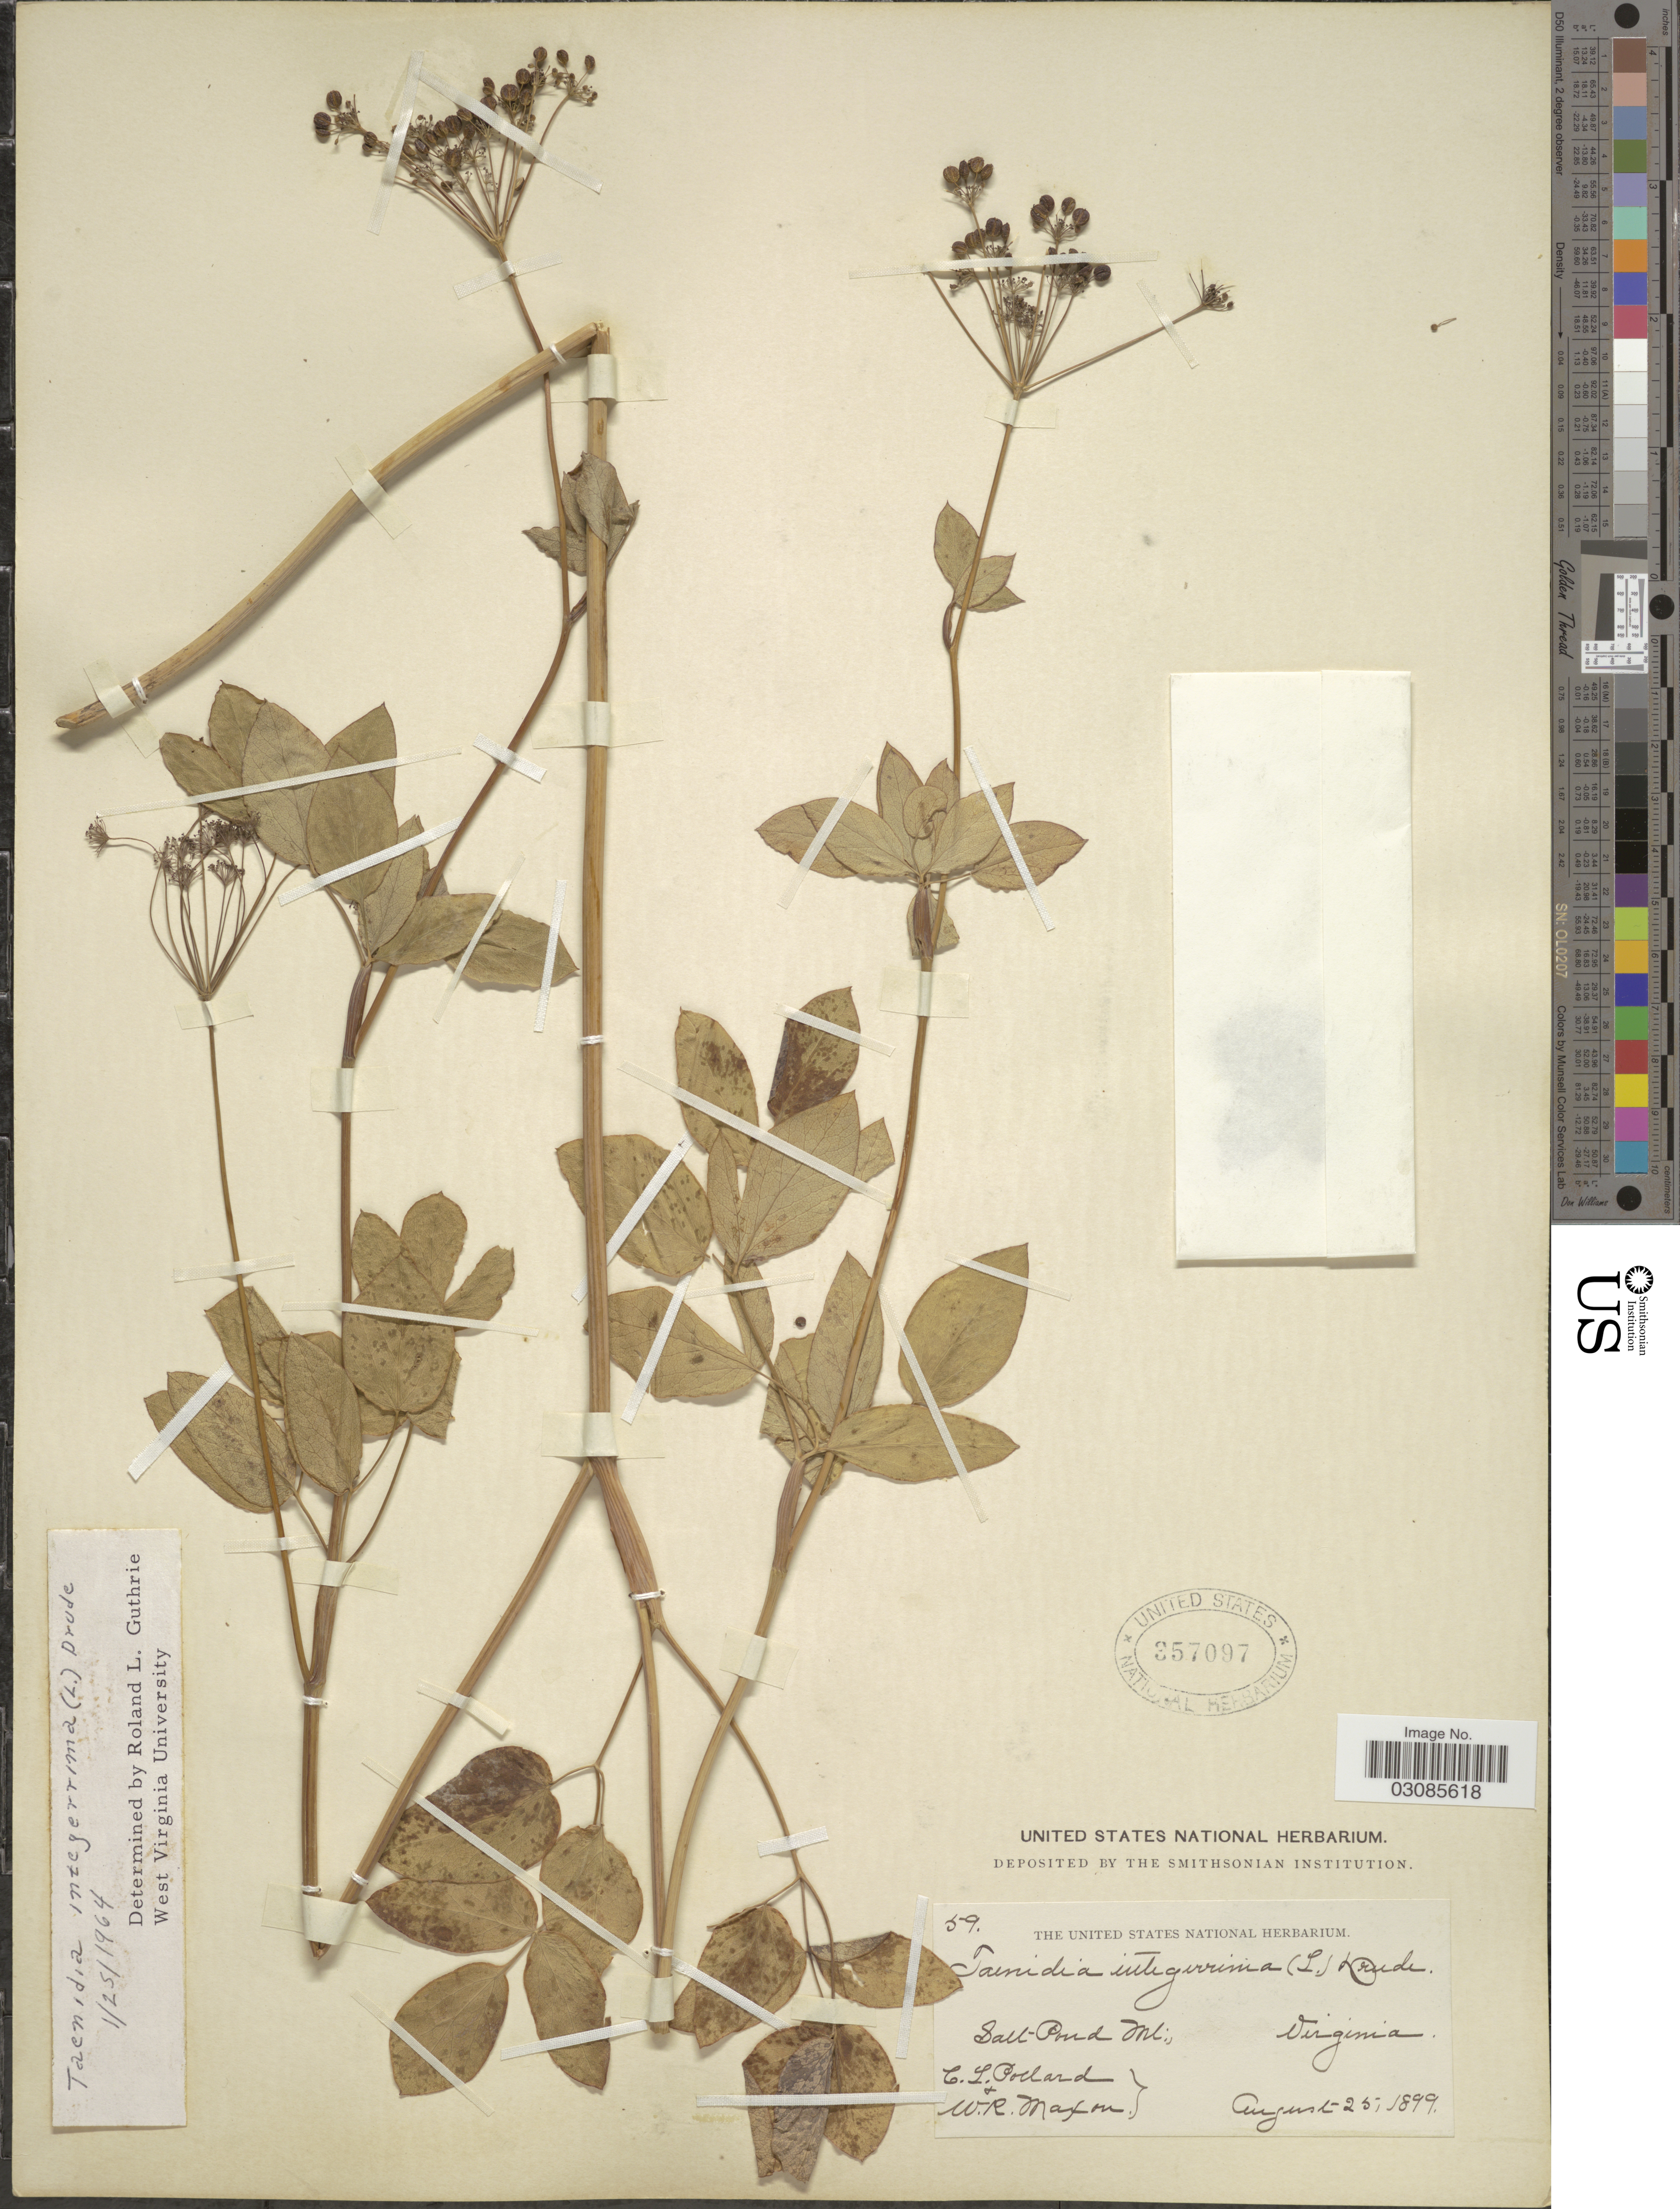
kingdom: Plantae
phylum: Tracheophyta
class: Magnoliopsida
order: Apiales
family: Apiaceae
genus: Taenidia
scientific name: Taenidia integerrima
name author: (L.) Drude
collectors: C. L. Pollard & W. R. Maxon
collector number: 59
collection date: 1899-08-25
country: United States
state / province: Virginia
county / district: Giles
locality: Salt Pond Mt.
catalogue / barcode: US 357097